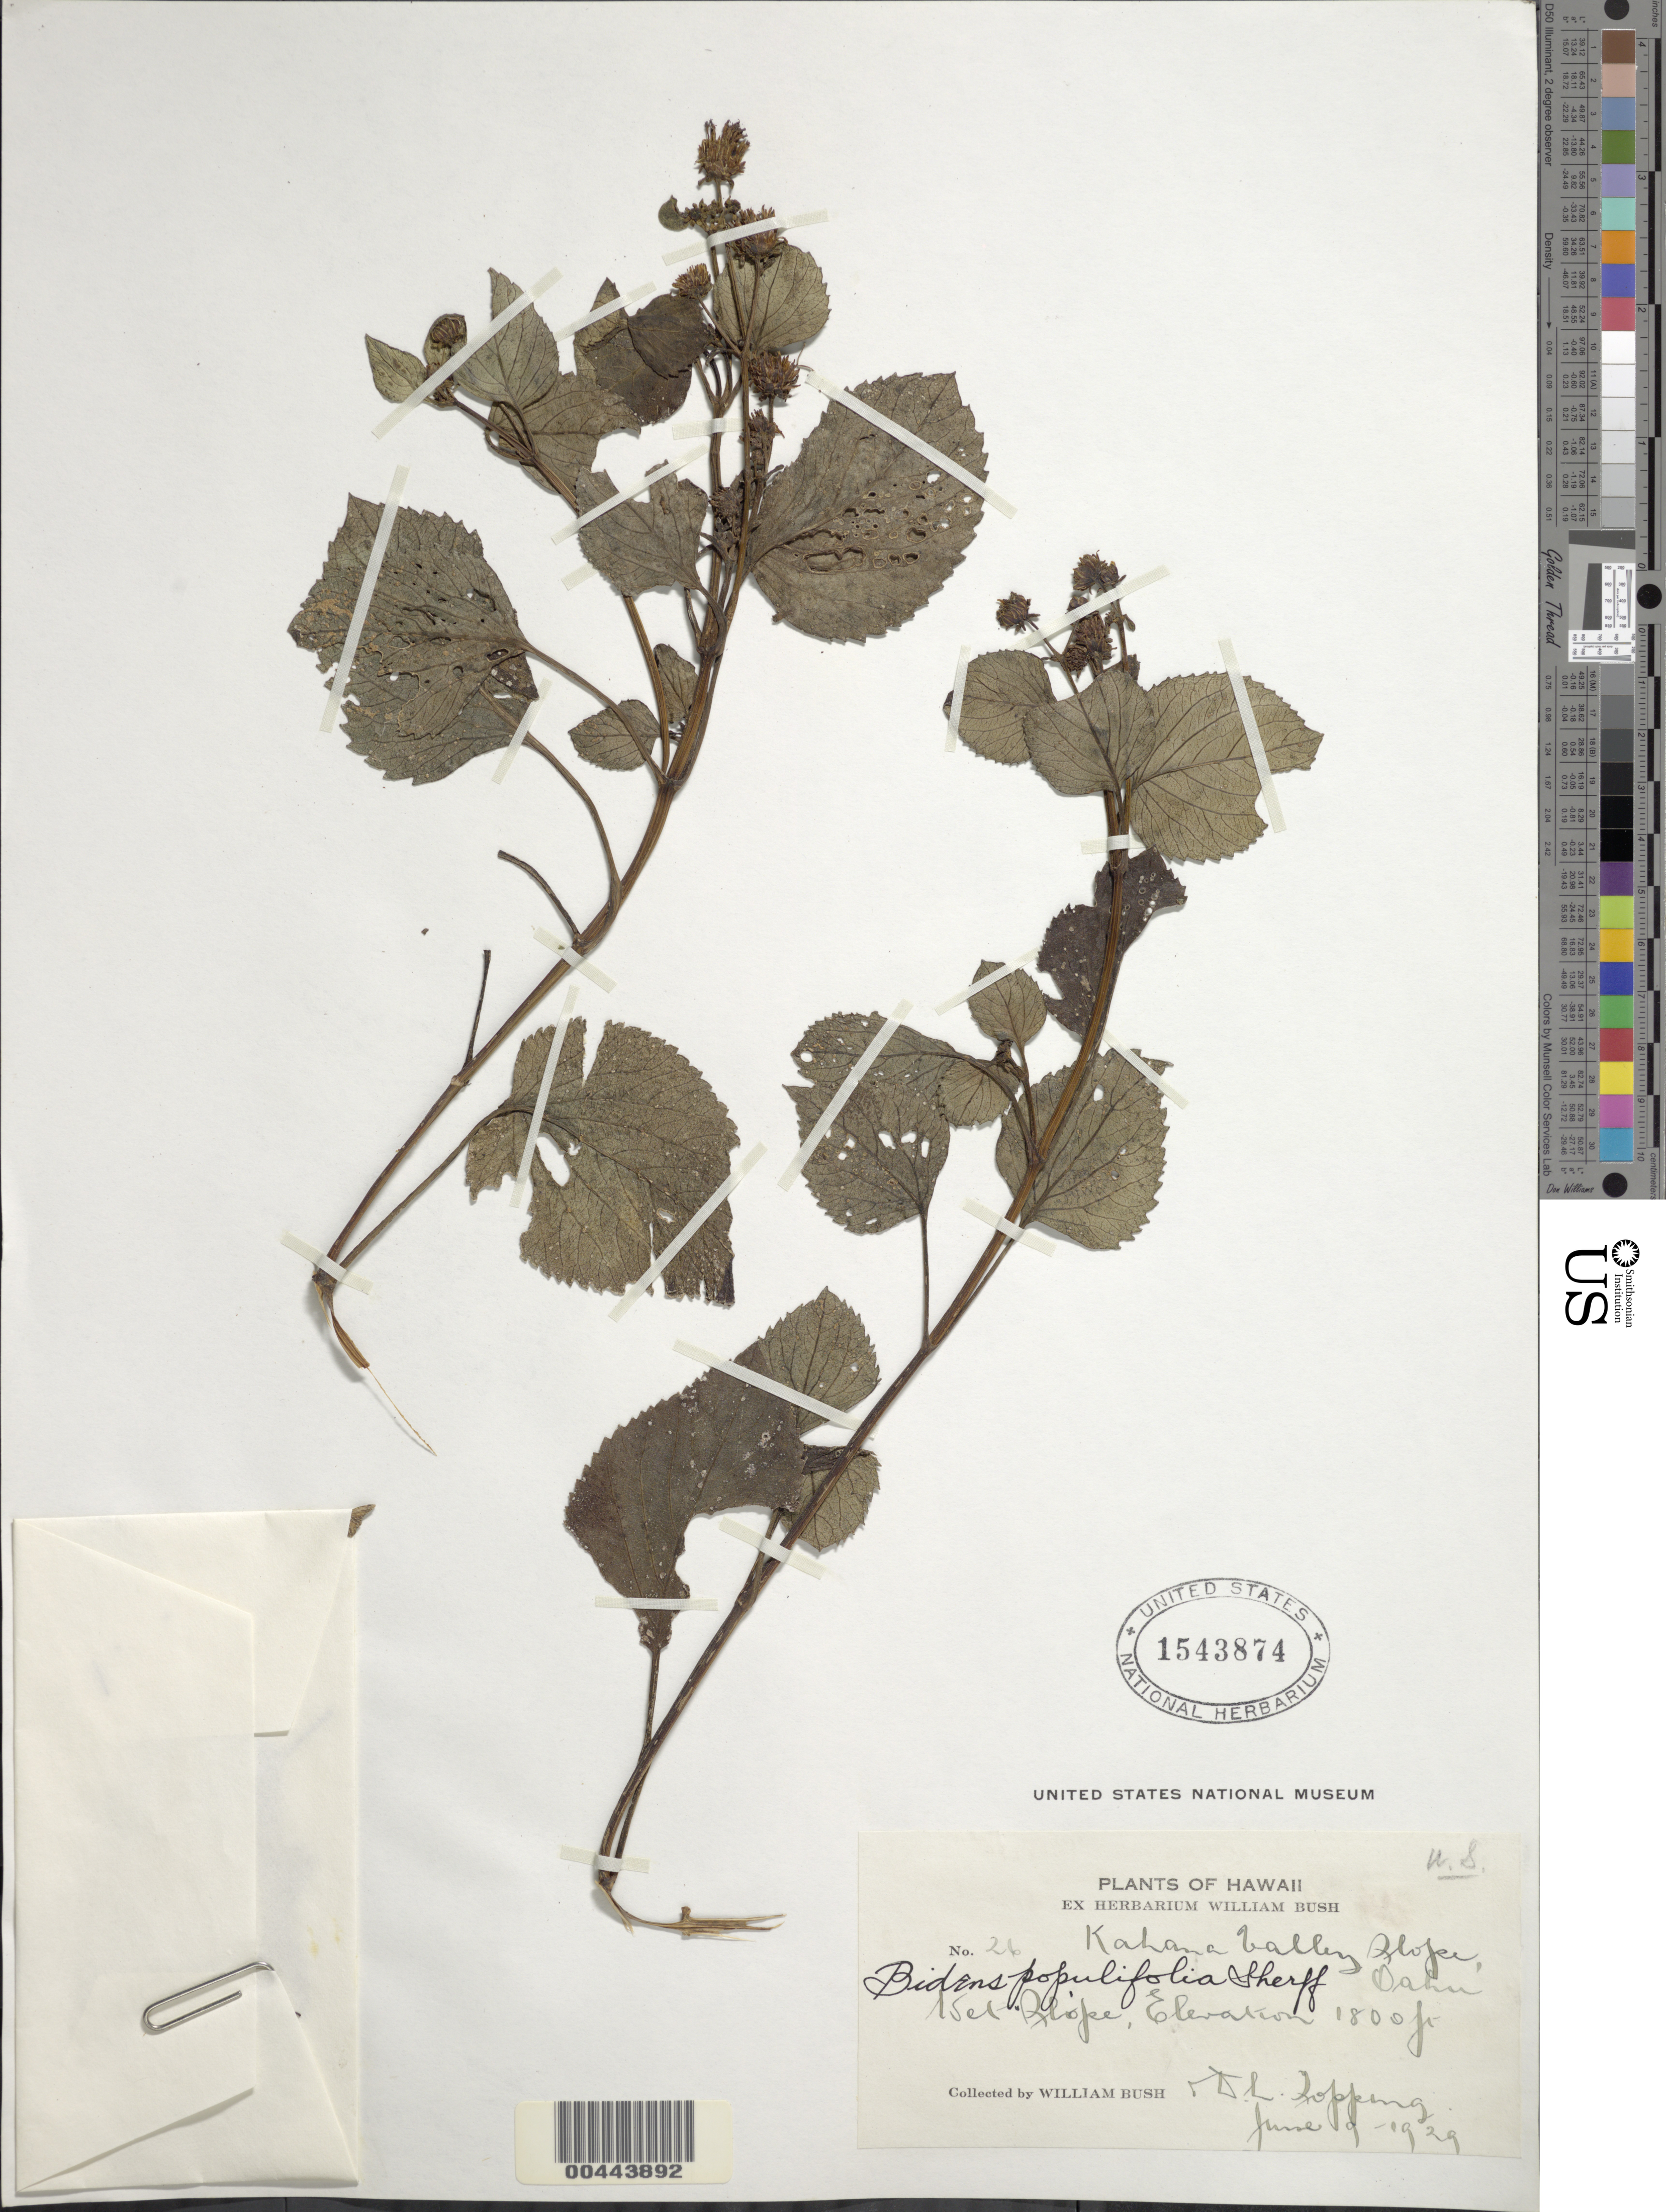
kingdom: Plantae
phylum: Tracheophyta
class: Magnoliopsida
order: Asterales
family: Asteraceae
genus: Bidens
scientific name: Bidens populifolia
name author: Sherff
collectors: W. Bush & D. L. Topping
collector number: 26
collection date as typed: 9 Jun 1929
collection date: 1929-06-09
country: United States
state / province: Hawaii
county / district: Honolulu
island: Oahu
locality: Kahana Valley slope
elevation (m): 549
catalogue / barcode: US 1543874